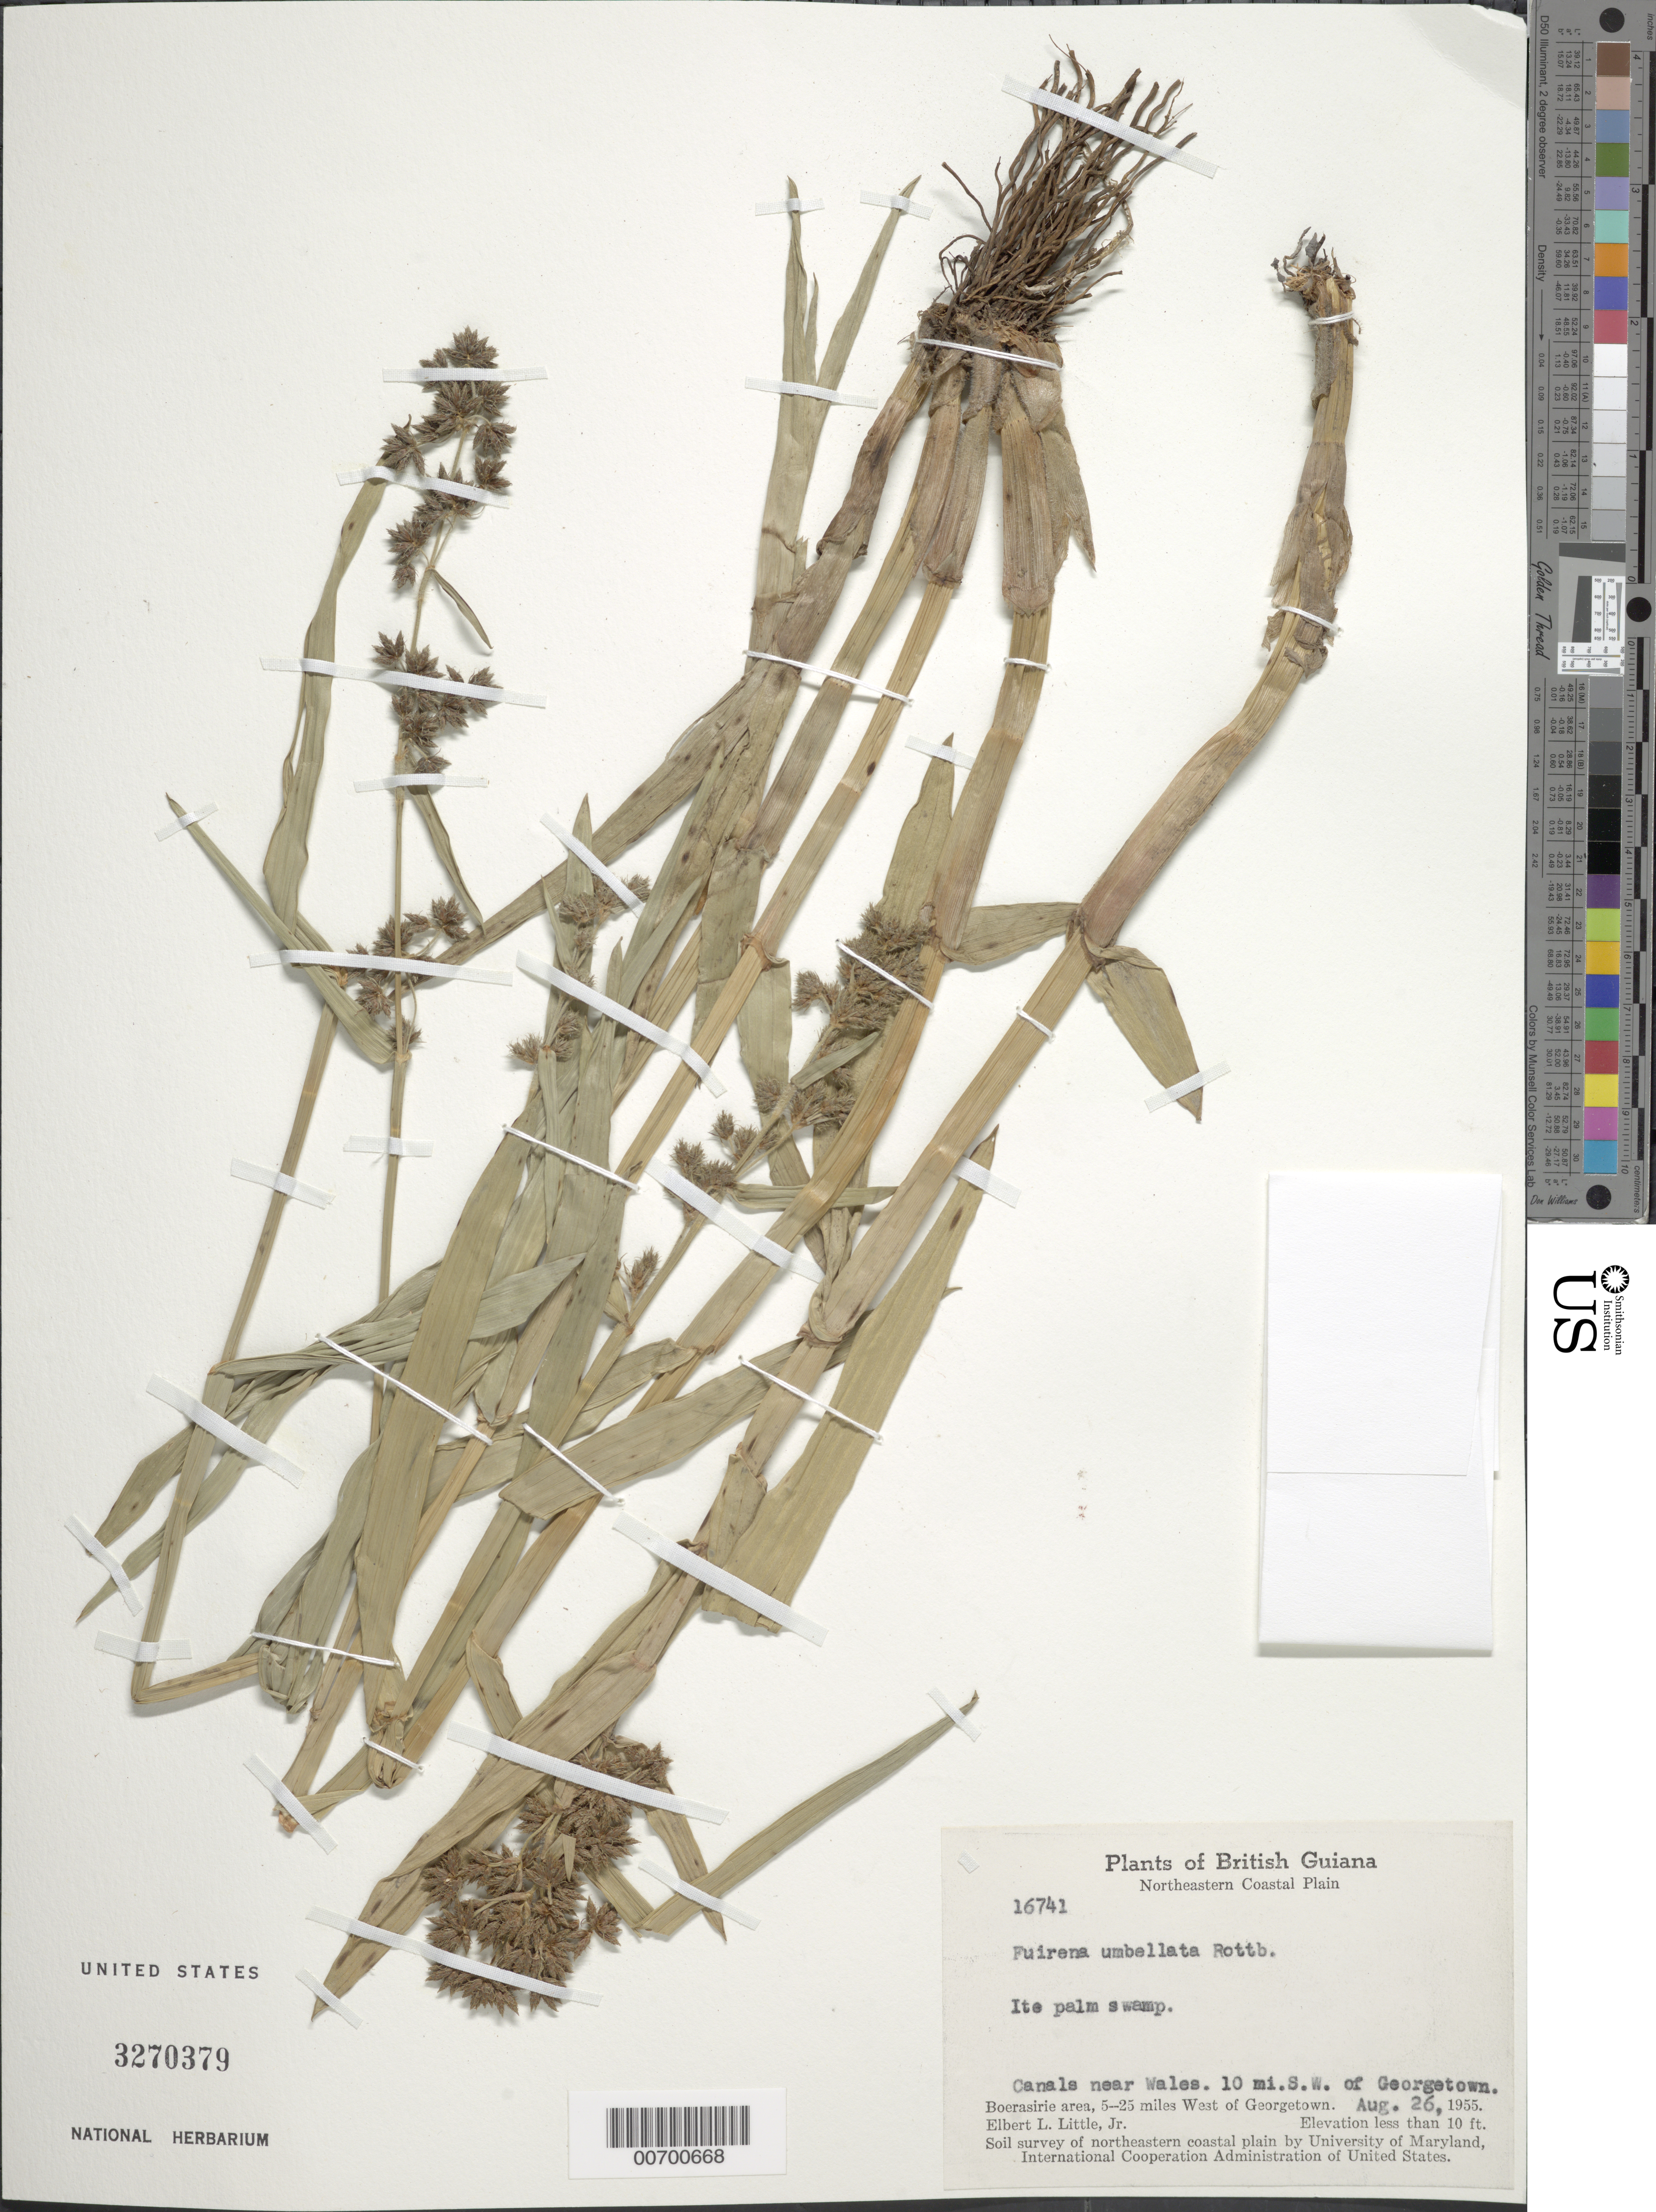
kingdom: Plantae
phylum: Tracheophyta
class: Liliopsida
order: Poales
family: Cyperaceae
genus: Fuirena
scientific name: Fuirena umbellata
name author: Rottb.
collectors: E. L. Little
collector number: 16741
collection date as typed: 26-Aug-55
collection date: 1955-08-26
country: Guyana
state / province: Essequibo Isl-W. Demerara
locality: Boerasirie area, near Wales, 10 mi. SW of Georgetown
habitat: Ite palm swamp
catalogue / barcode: US 3270379